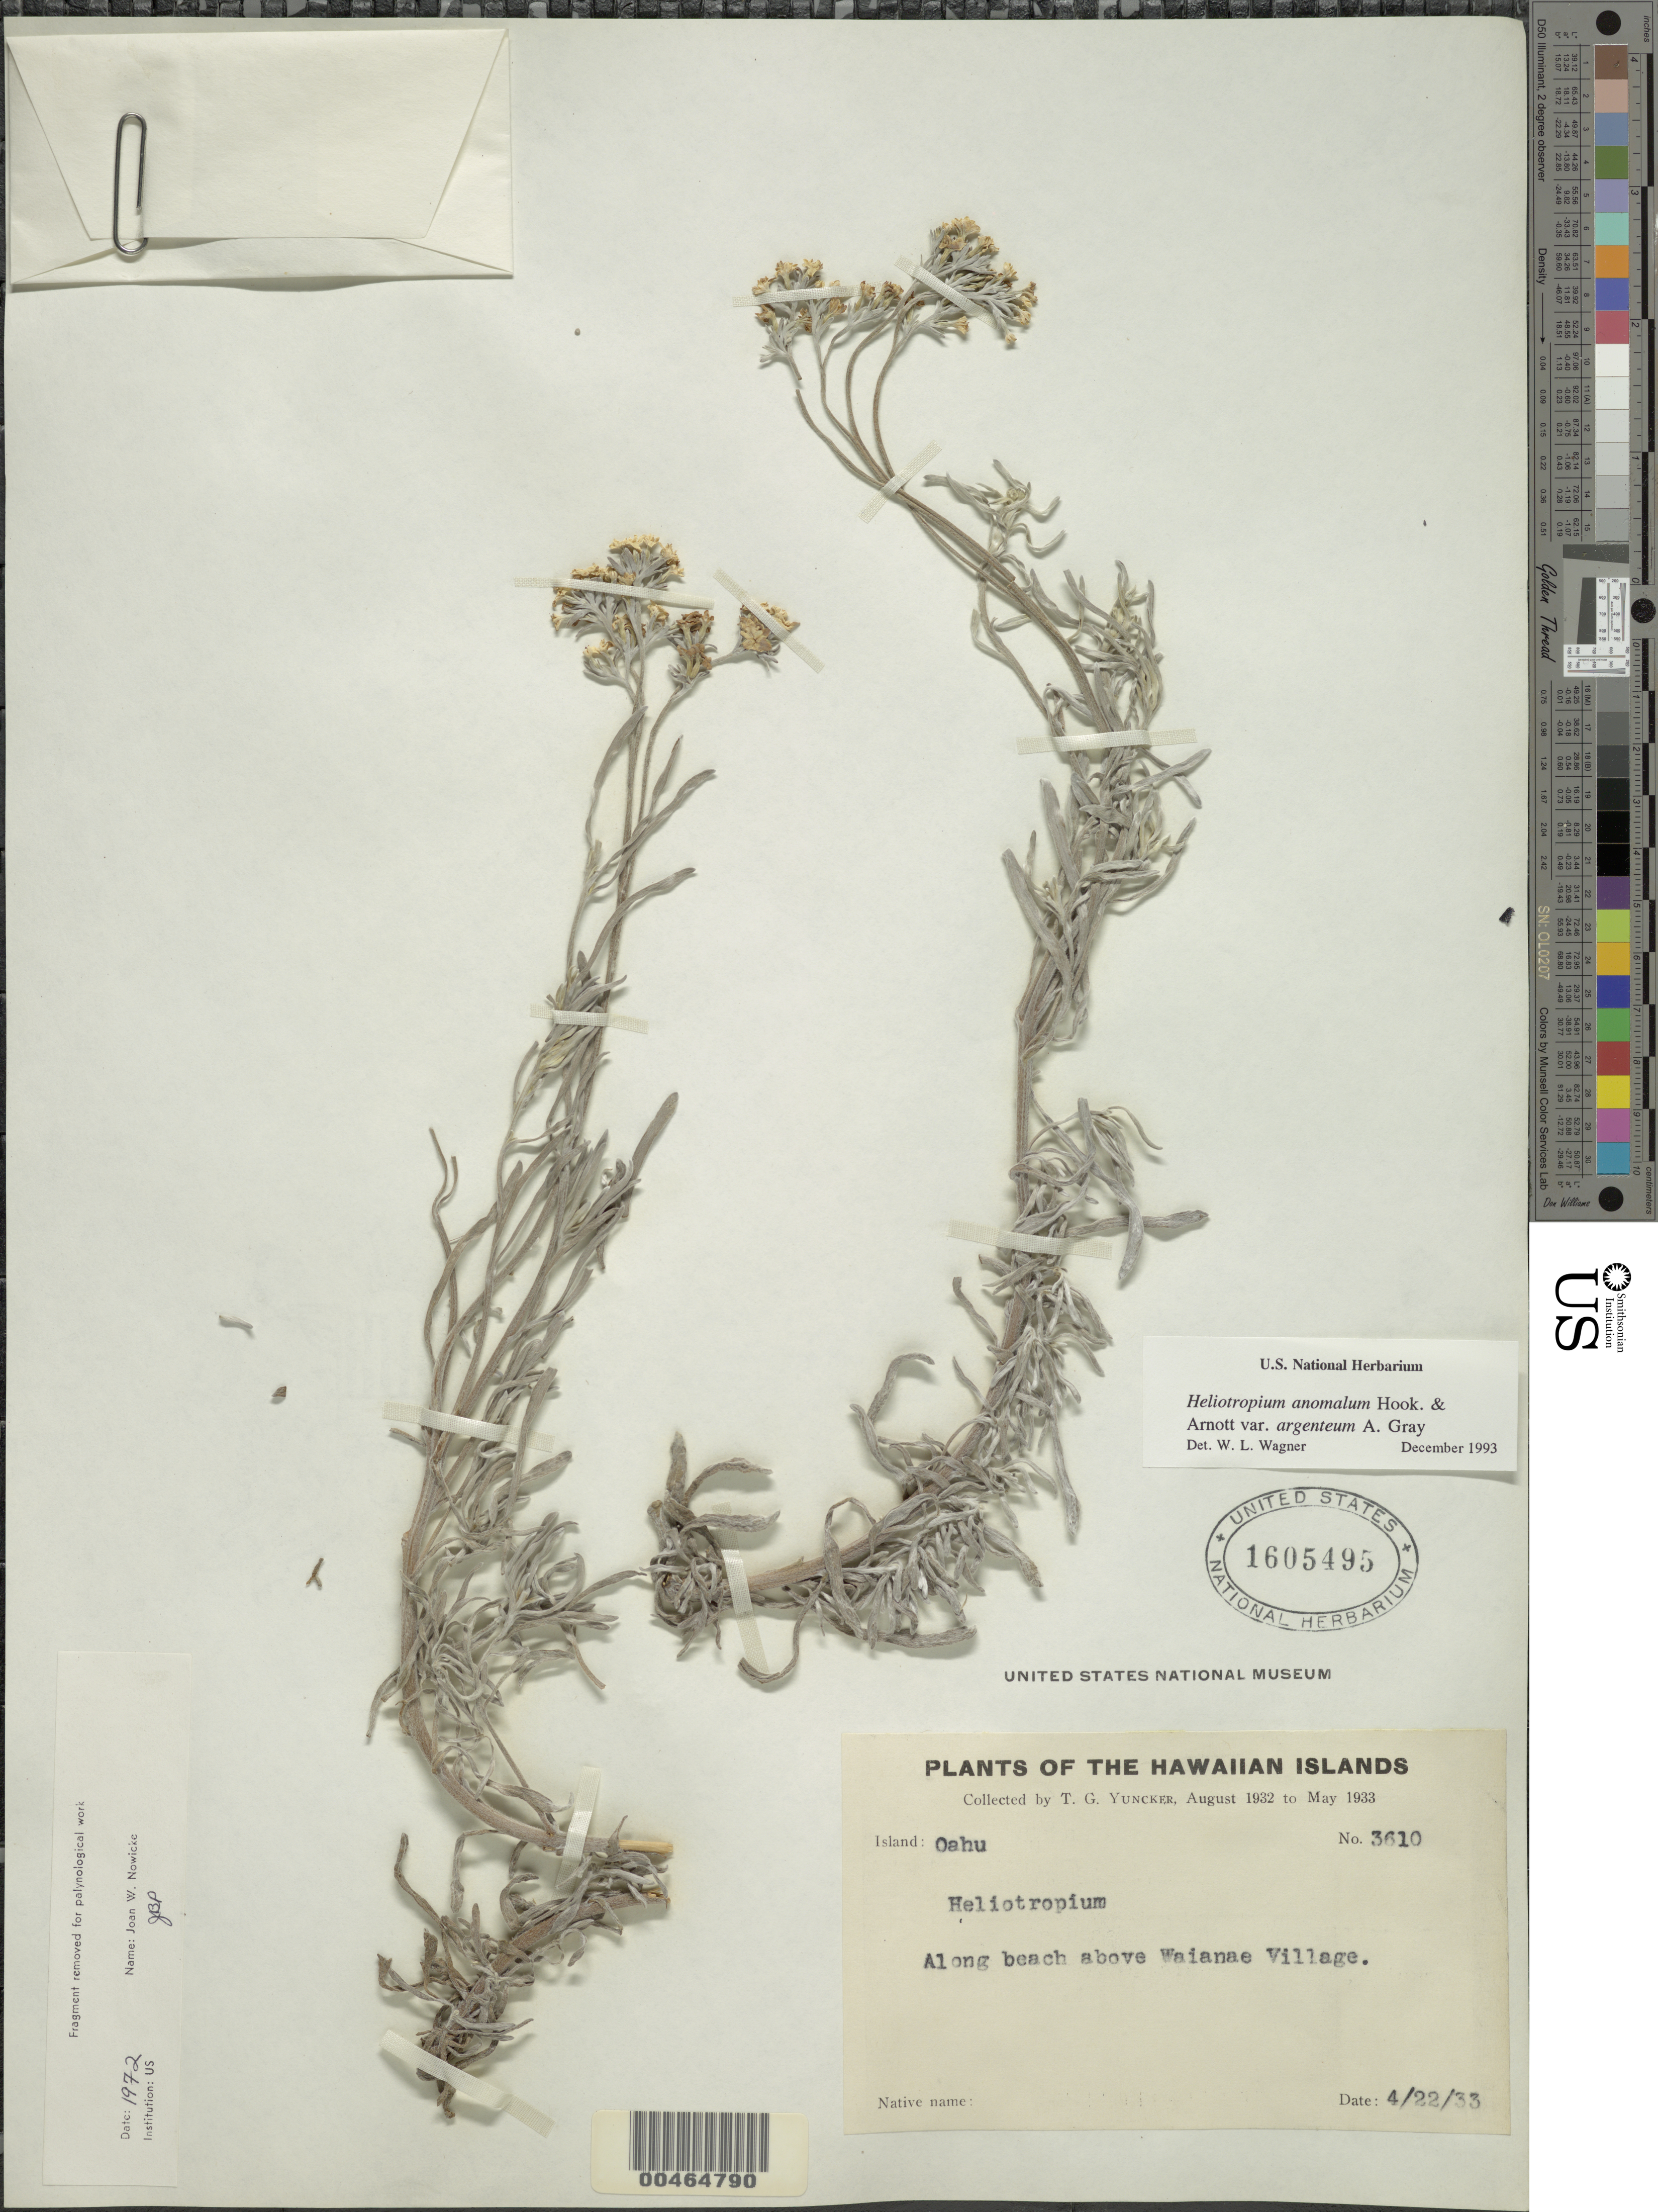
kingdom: Plantae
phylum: Tracheophyta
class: Magnoliopsida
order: Boraginales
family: Heliotropiaceae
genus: Heliotropium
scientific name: Heliotropium anomalum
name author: Hook. & Arn.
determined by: Wagner, W. L., (BOT), Smithsonian Institution - National Museum of Natural History (UNITED STATES)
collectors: T. G. Yuncker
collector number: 3610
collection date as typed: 22 Apr 1933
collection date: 1933-04-22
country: United States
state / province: Hawaii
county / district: Honolulu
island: Oahu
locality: Along beach above Waianae Village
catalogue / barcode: US 1605495